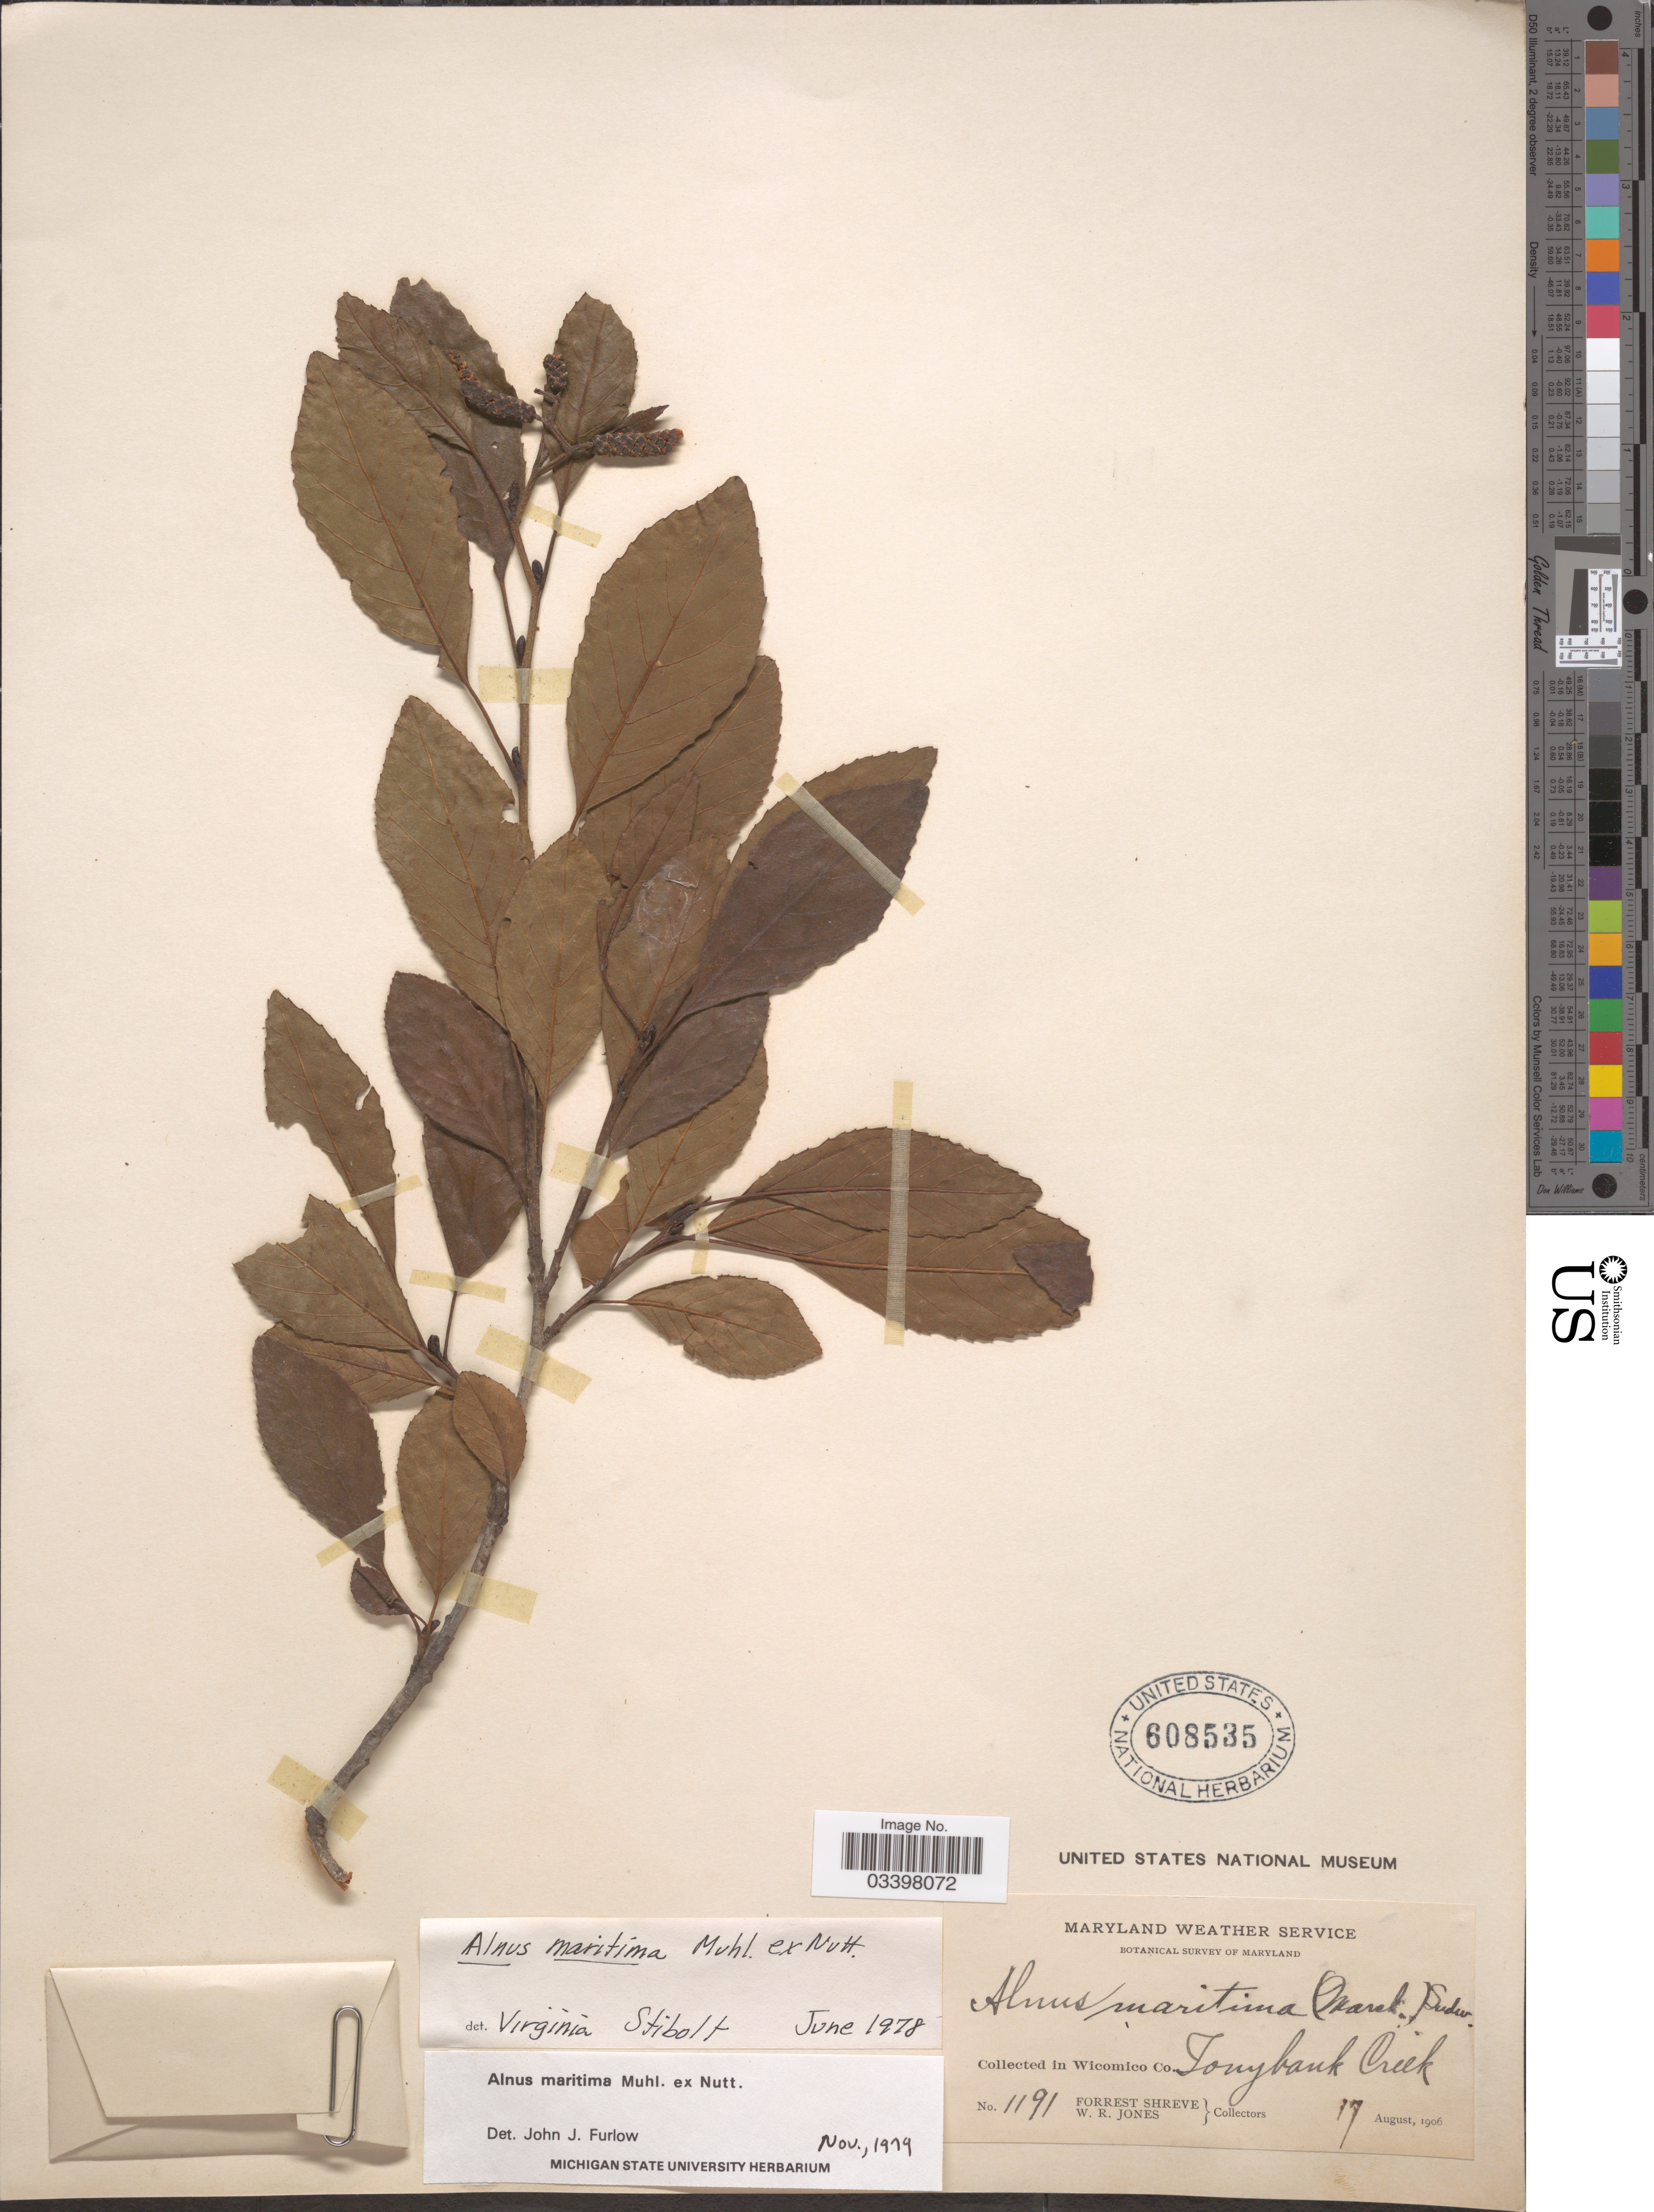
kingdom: Plantae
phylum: Tracheophyta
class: Magnoliopsida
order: Fagales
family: Betulaceae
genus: Alnus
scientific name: Alnus maritima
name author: (Marshall) Muhl. ex Nutt.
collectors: F. Shreve & W. R. Jones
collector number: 1191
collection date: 1906-08-17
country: United States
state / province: Maryland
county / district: Wicomico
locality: Wicomico Co. Tonybank Creek.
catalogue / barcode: US 608535